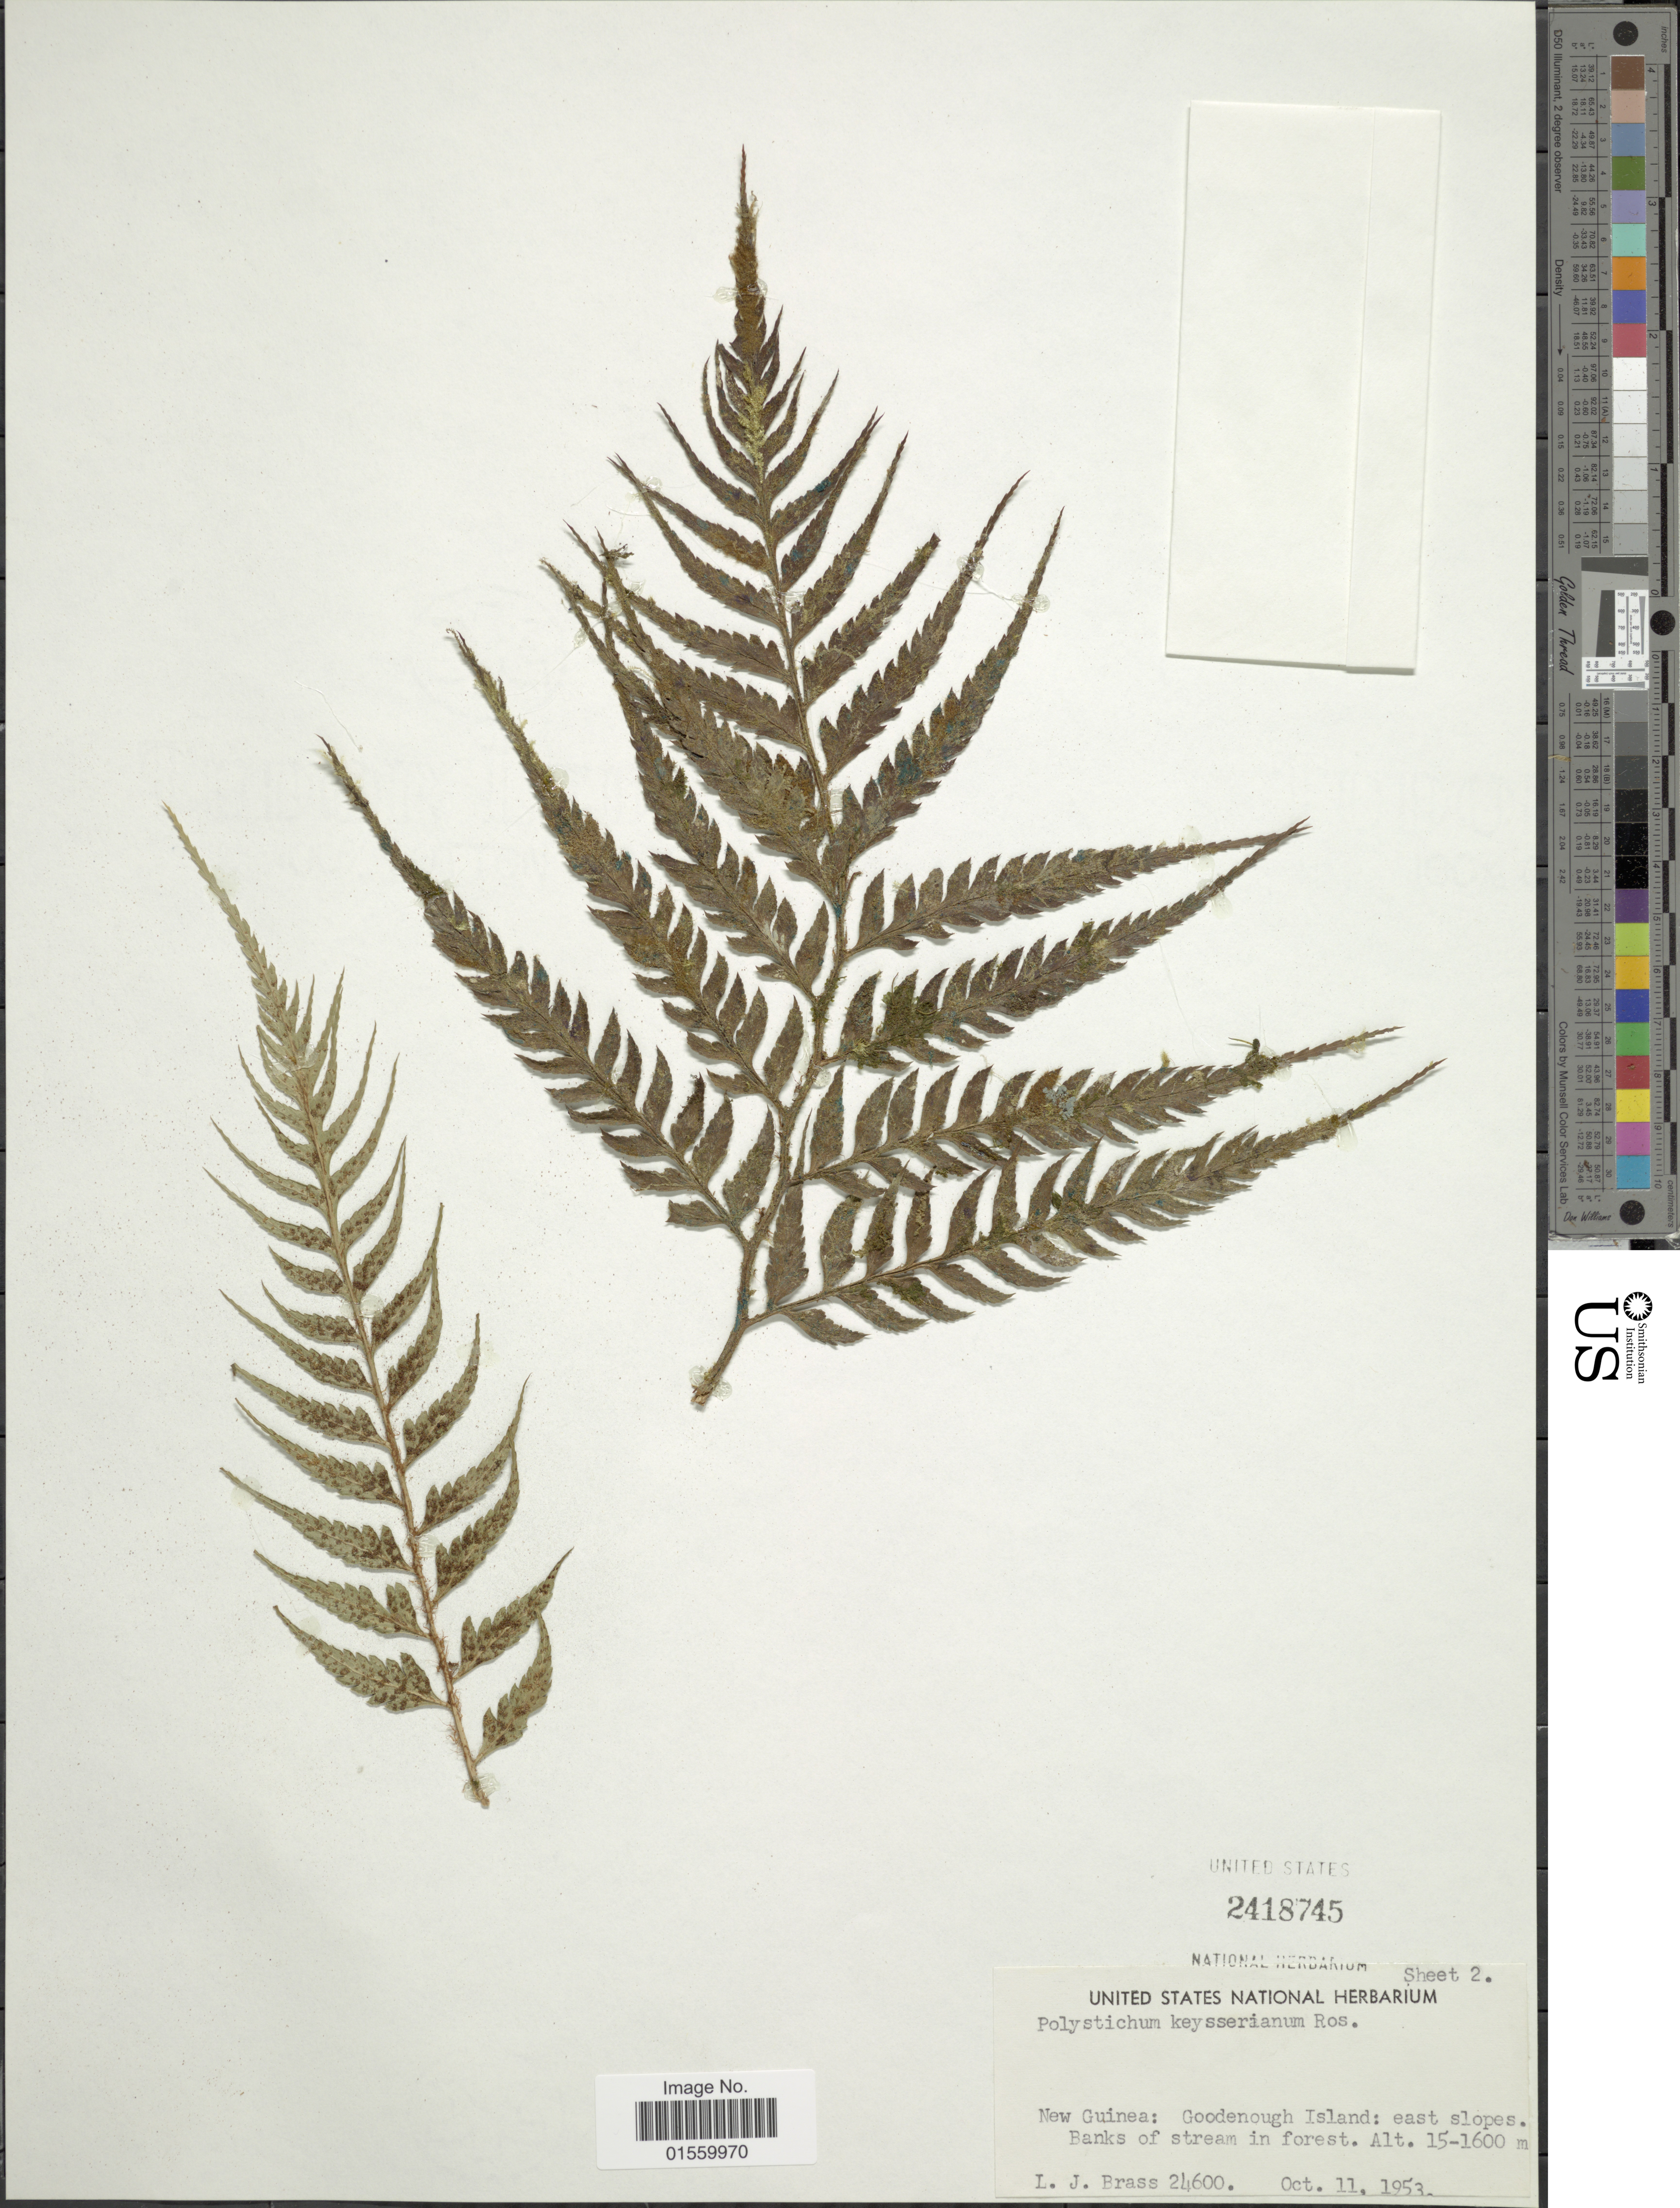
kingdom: Plantae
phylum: Tracheophyta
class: Polypodiopsida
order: Polypodiales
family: Dryopteridaceae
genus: Polystichum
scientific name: Polystichum keysserianum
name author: Rosenst.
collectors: L. J. Brass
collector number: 24600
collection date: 1953-10-11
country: Papua New Guinea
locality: New Guinea: Goodenough Island: east slopes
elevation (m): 1500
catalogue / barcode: US 2418745